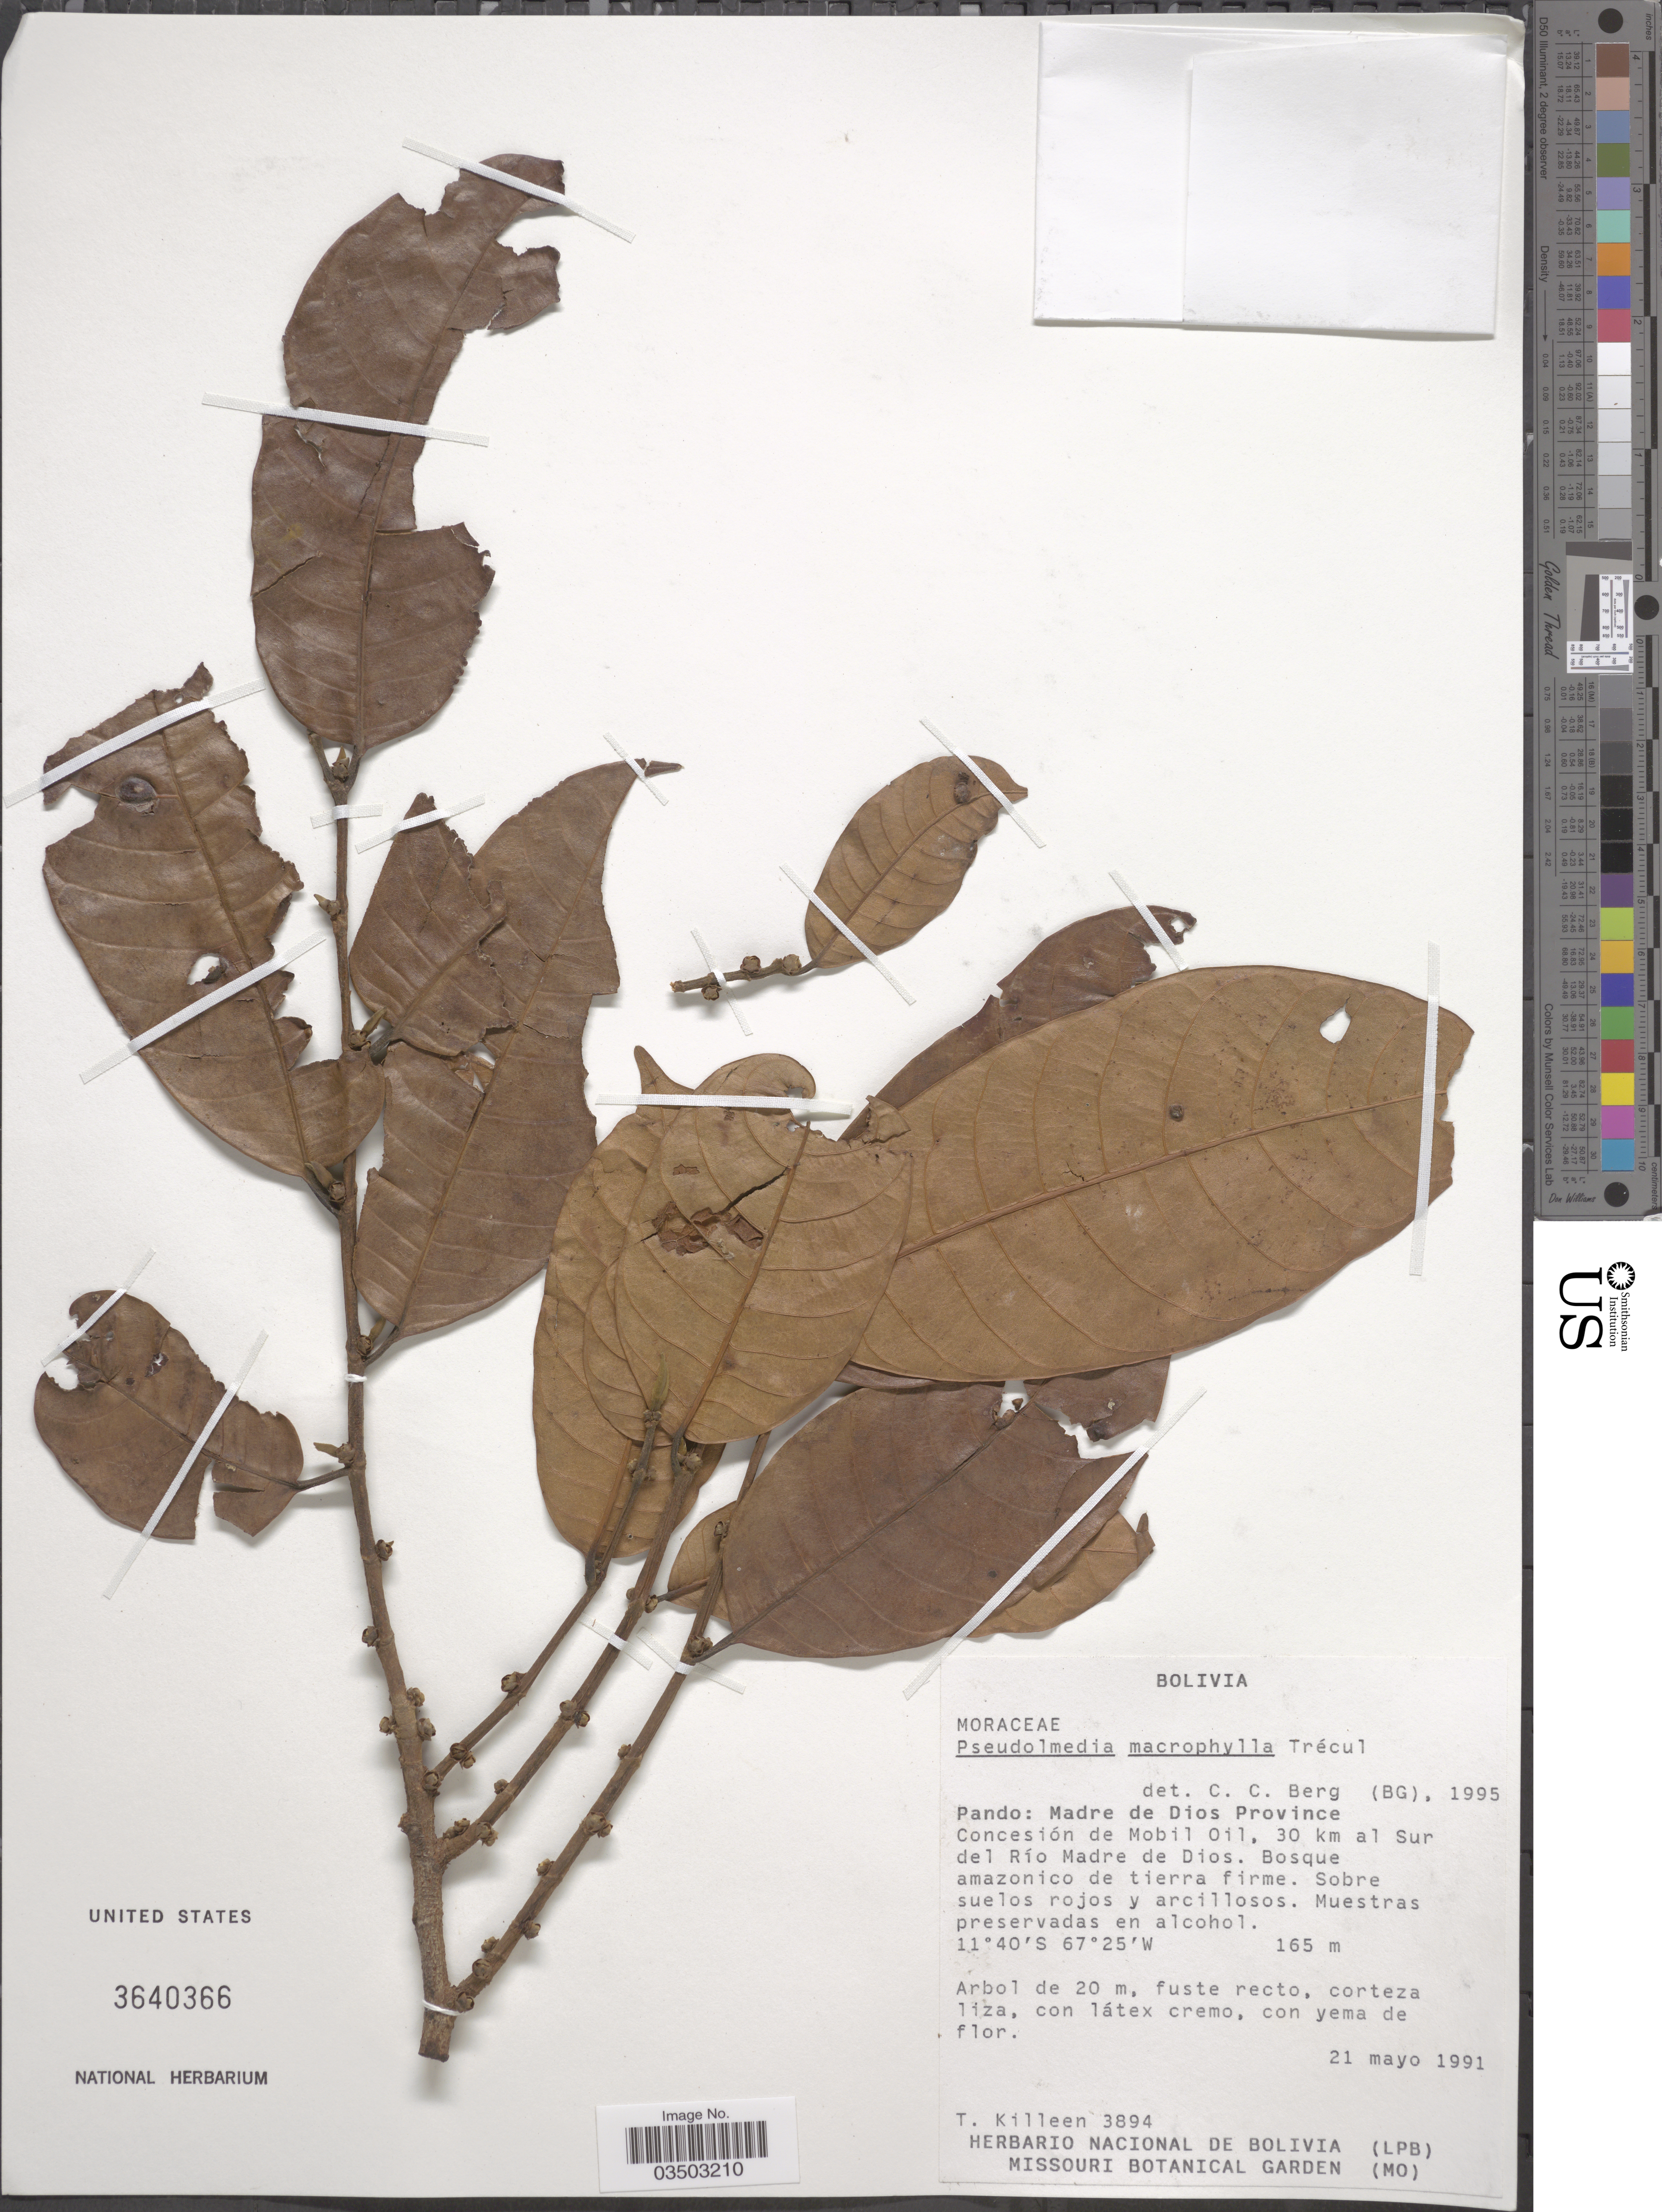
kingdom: Plantae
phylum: Tracheophyta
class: Magnoliopsida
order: Rosales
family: Moraceae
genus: Pseudolmedia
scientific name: Pseudolmedia macrophylla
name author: Trécul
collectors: T. J. Killeen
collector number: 3894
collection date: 1991-05-21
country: Bolivia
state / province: Pando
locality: Madre de Dios Province. Concesión de Mobil Oil, 30 km al Sur del Río Madre de Dios.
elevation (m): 165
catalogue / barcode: US 3640366